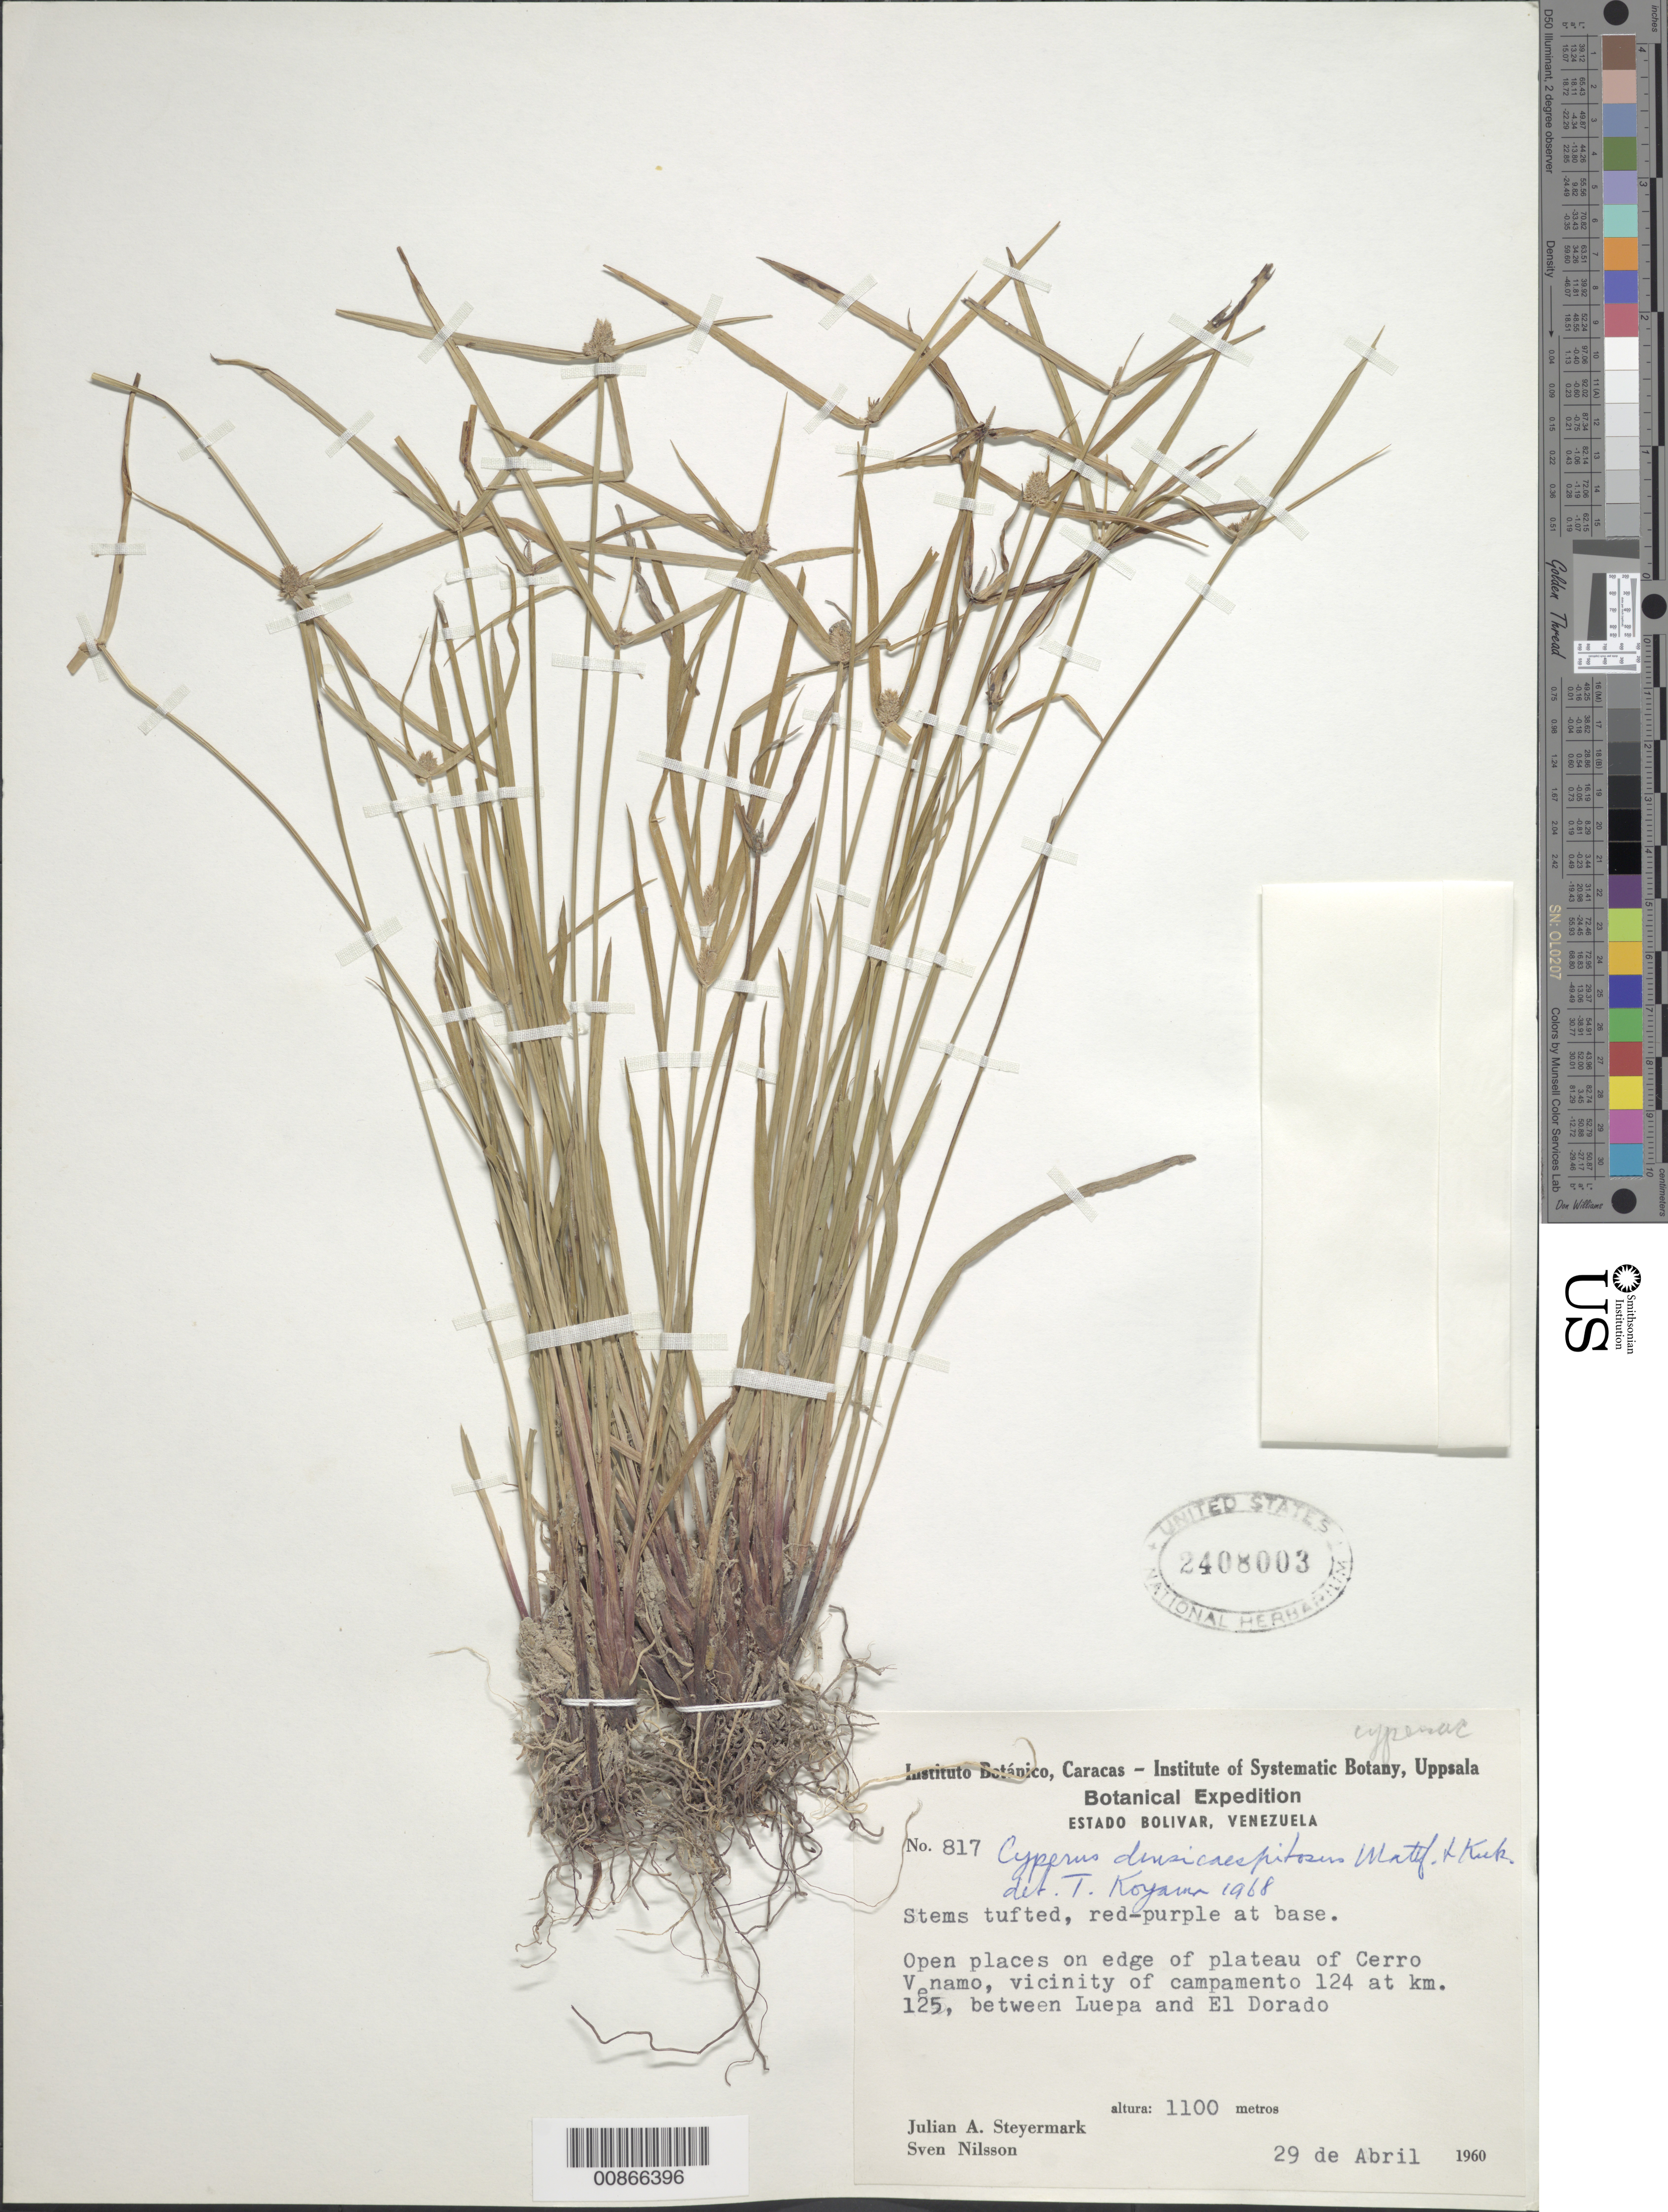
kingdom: Plantae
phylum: Tracheophyta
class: Liliopsida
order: Poales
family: Cyperaceae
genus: Cyperus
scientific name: Cyperus hortensis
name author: (Salzm. ex Steud.) Dorr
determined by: Strong, Mark T., (BOT), Smithsonian Institution - National Museum of Natural History (UNITED STATES)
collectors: J. Steyermark & S. Nilsson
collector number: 60 817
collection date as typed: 29-Apr-60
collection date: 1960-04-29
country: Venezuela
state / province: Bolívar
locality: Cerro Venamo, between Luepa and El Dorado, vicinity of campamento 125 at km 125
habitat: Open places on edge of plateau of cerro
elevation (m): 1100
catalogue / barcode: US 2408003